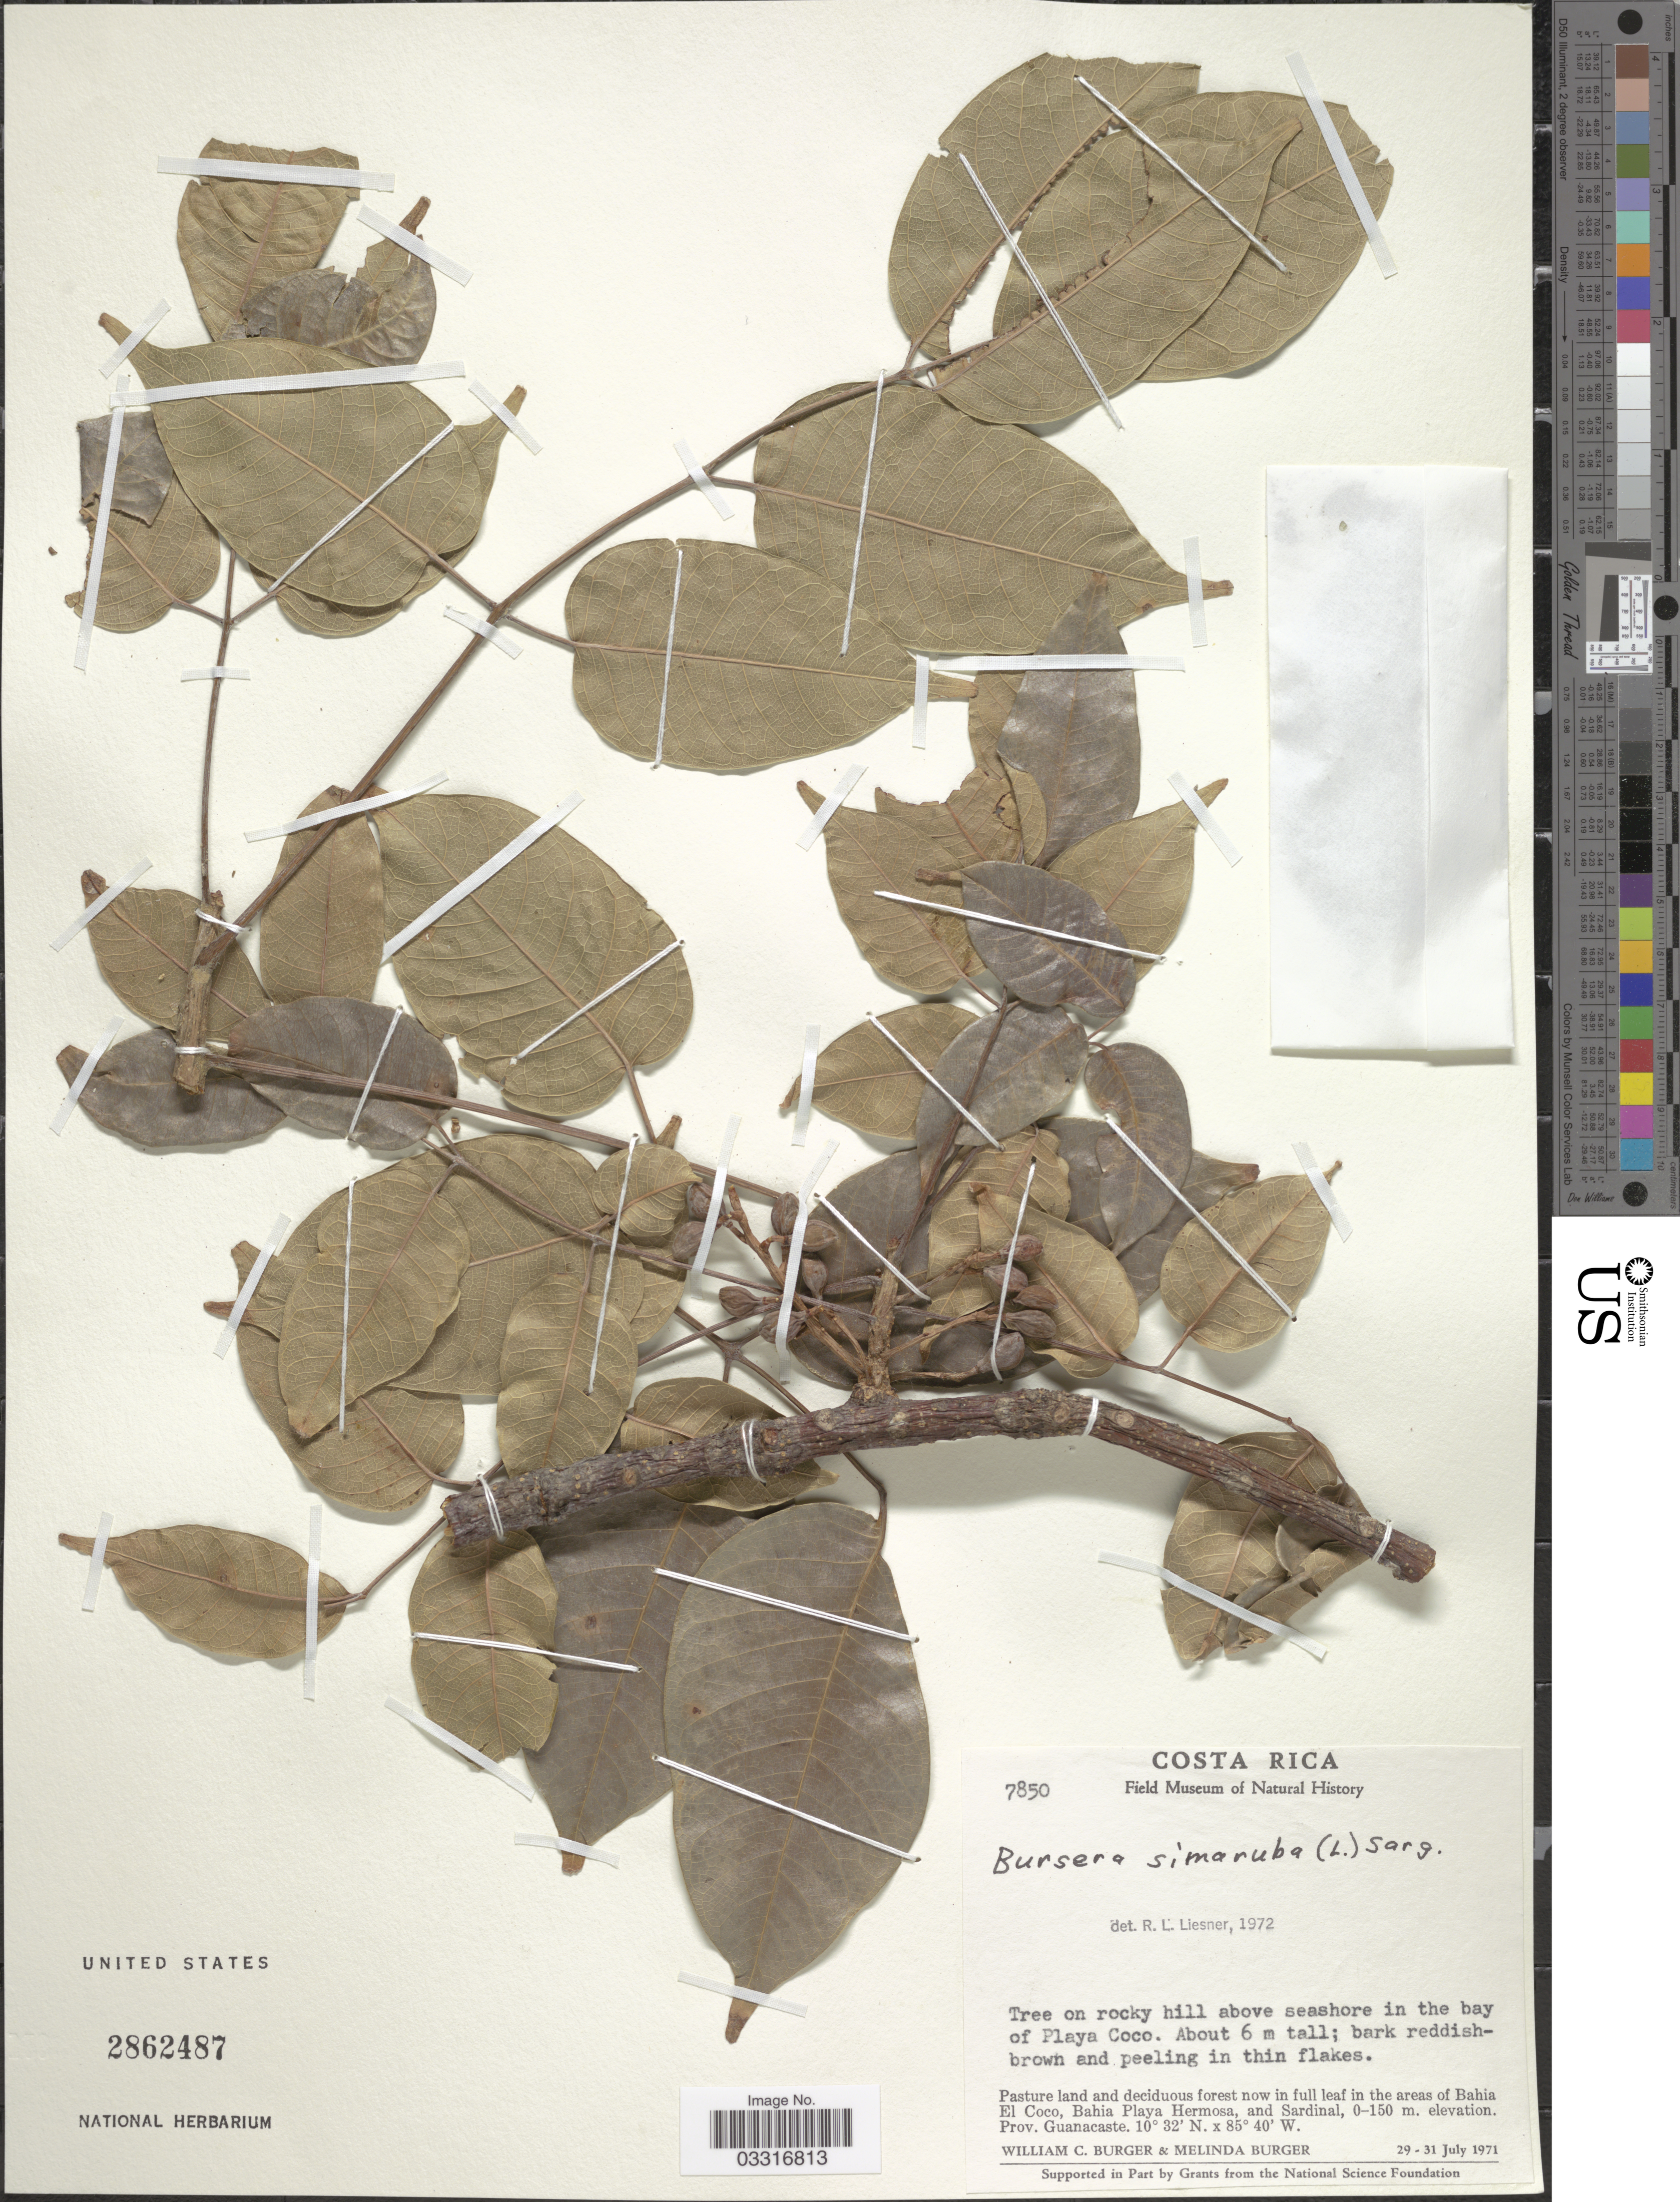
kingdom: Plantae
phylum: Tracheophyta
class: Magnoliopsida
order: Sapindales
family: Burseraceae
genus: Bursera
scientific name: Bursera simaruba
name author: (L.) Sarg.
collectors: W. Burger & M. Burger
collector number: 7850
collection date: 1971-07-29/1971-07-31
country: Costa Rica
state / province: Guanacaste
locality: Tree on rocky hill above seashore in the bay of Playa Coco. Pasture land and deciduous forest now in full leaf in the areas of Bahia El Coco, Bahia Playa Hermosa, and Sardinal.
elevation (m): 0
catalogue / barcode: US 2862487